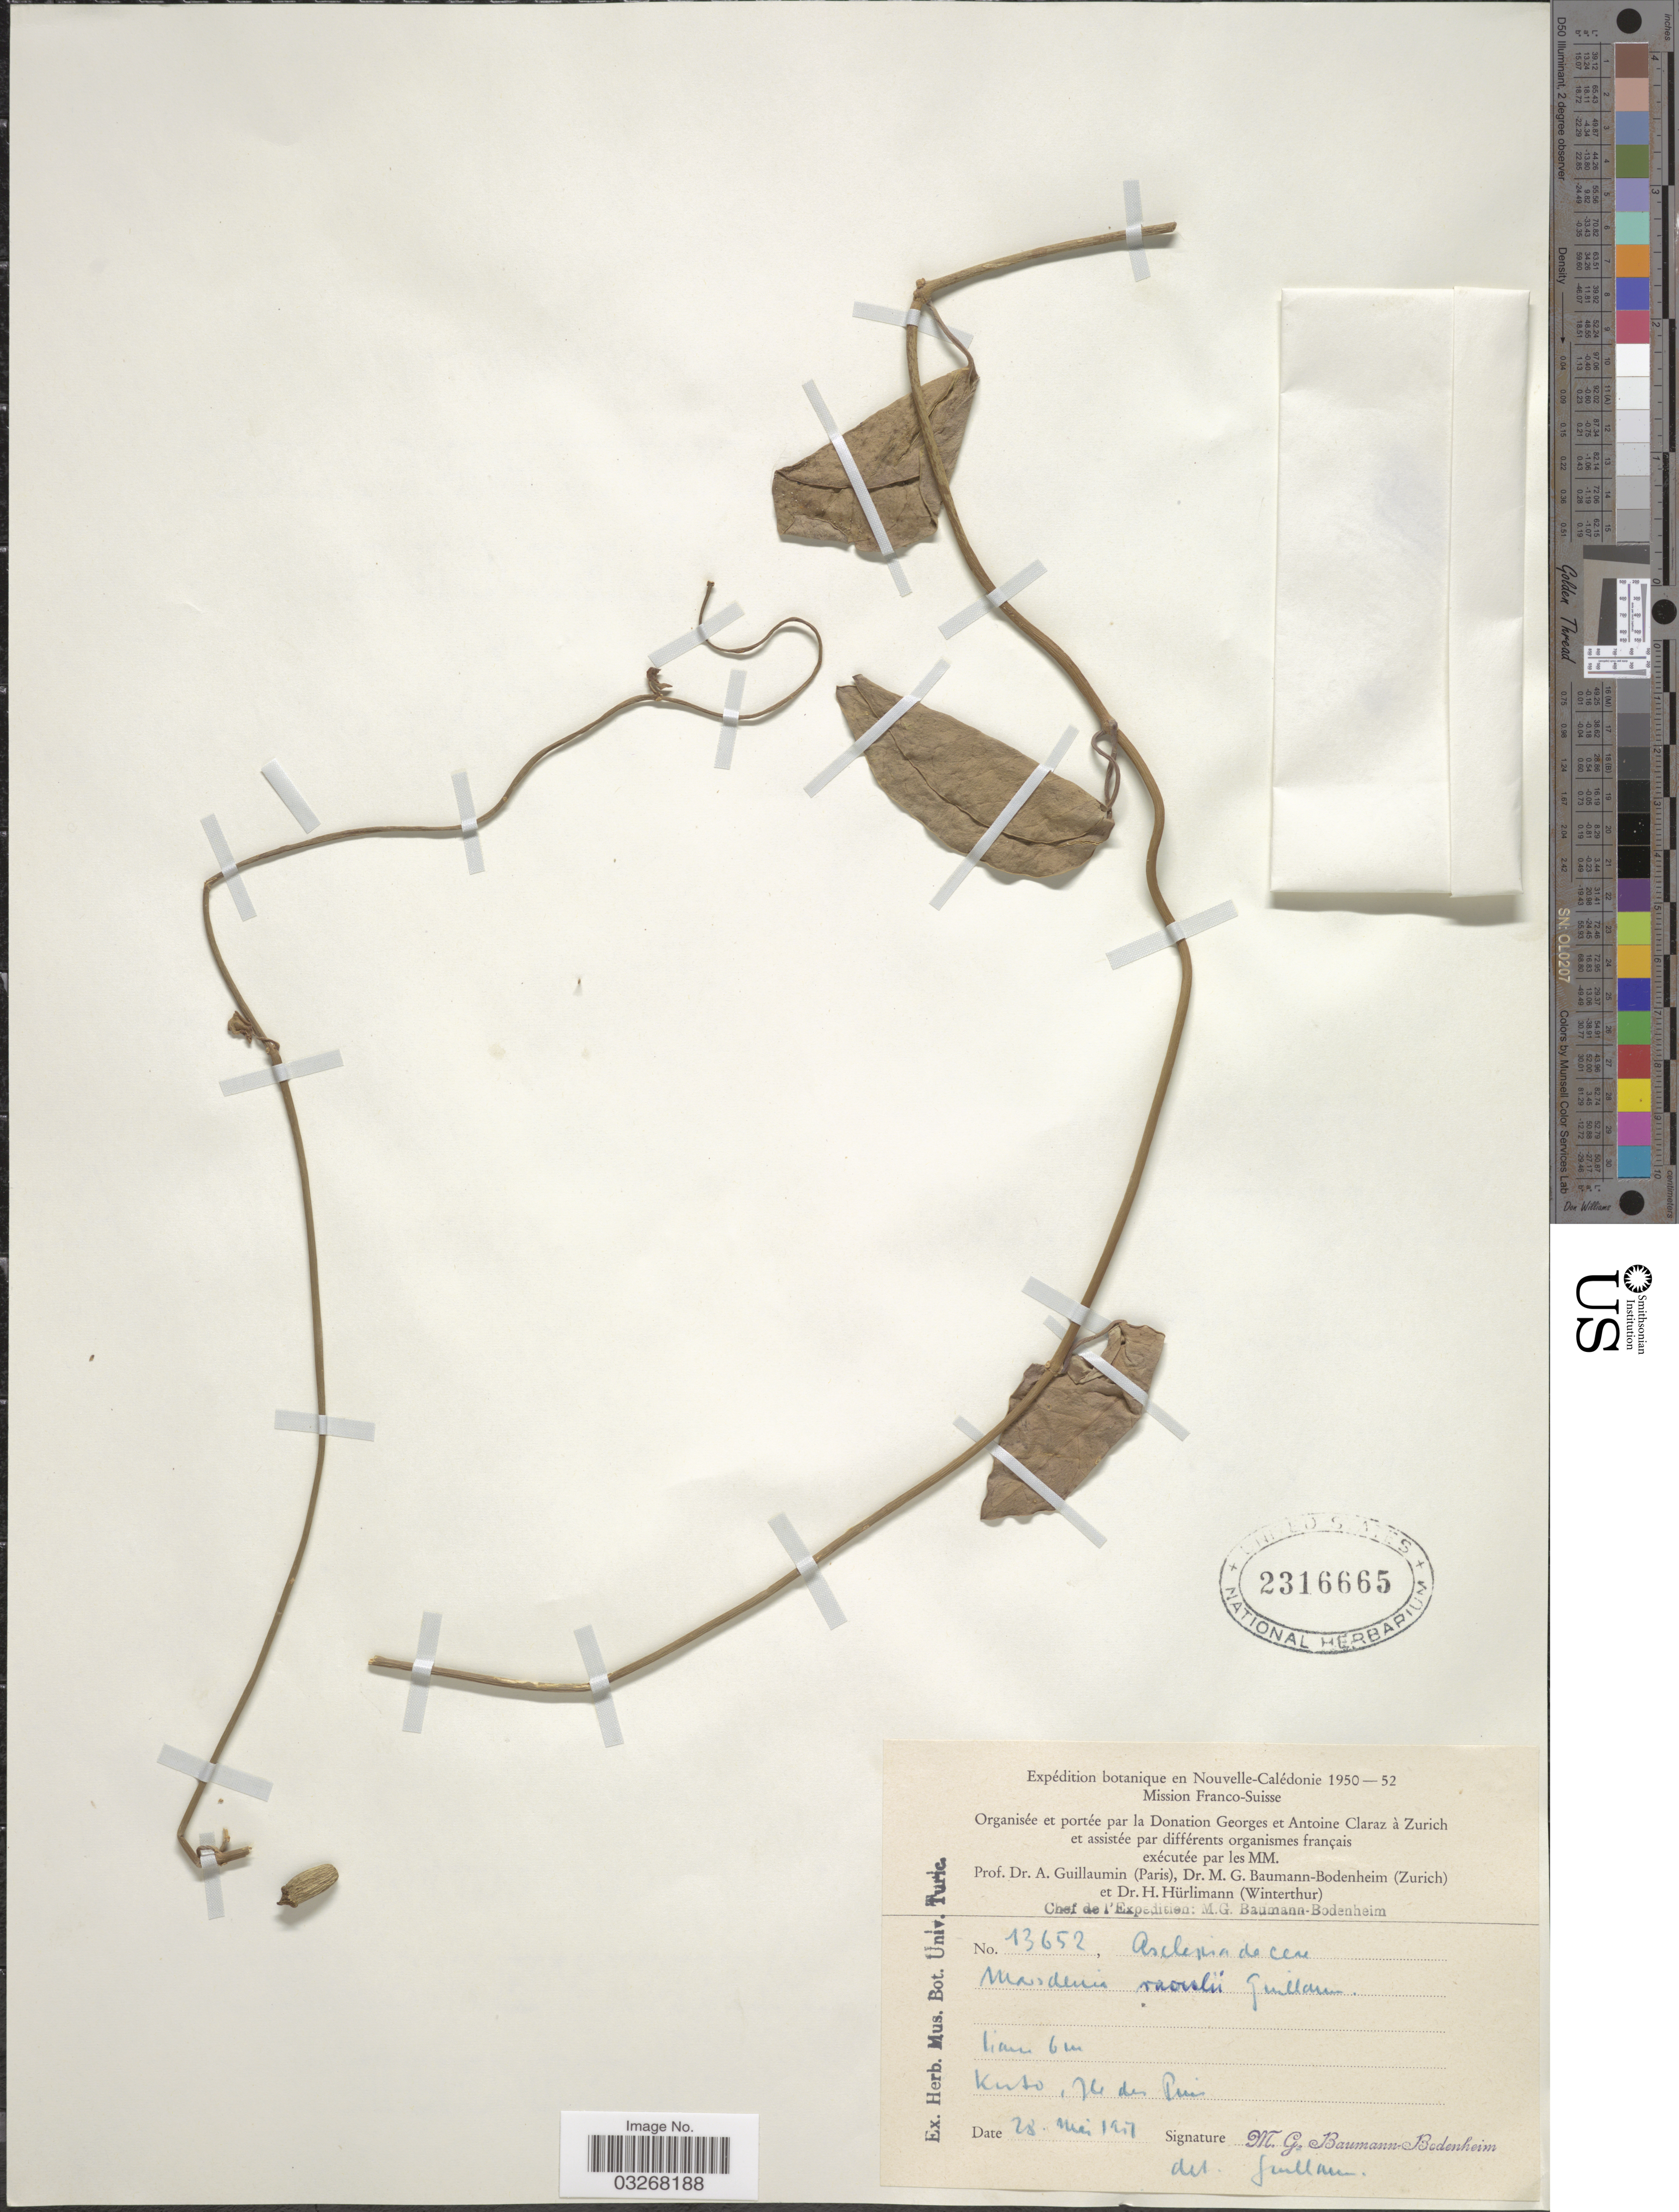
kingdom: Plantae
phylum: Tracheophyta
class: Magnoliopsida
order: Gentianales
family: Apocynaceae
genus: Marsdenia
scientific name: Marsdenia raoulii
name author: Guillaumin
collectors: M. G. Baumann-Bodenheim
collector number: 13652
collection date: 1951-05-28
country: New Caledonia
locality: Kerto, Ile des Pins.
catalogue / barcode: US 2316665